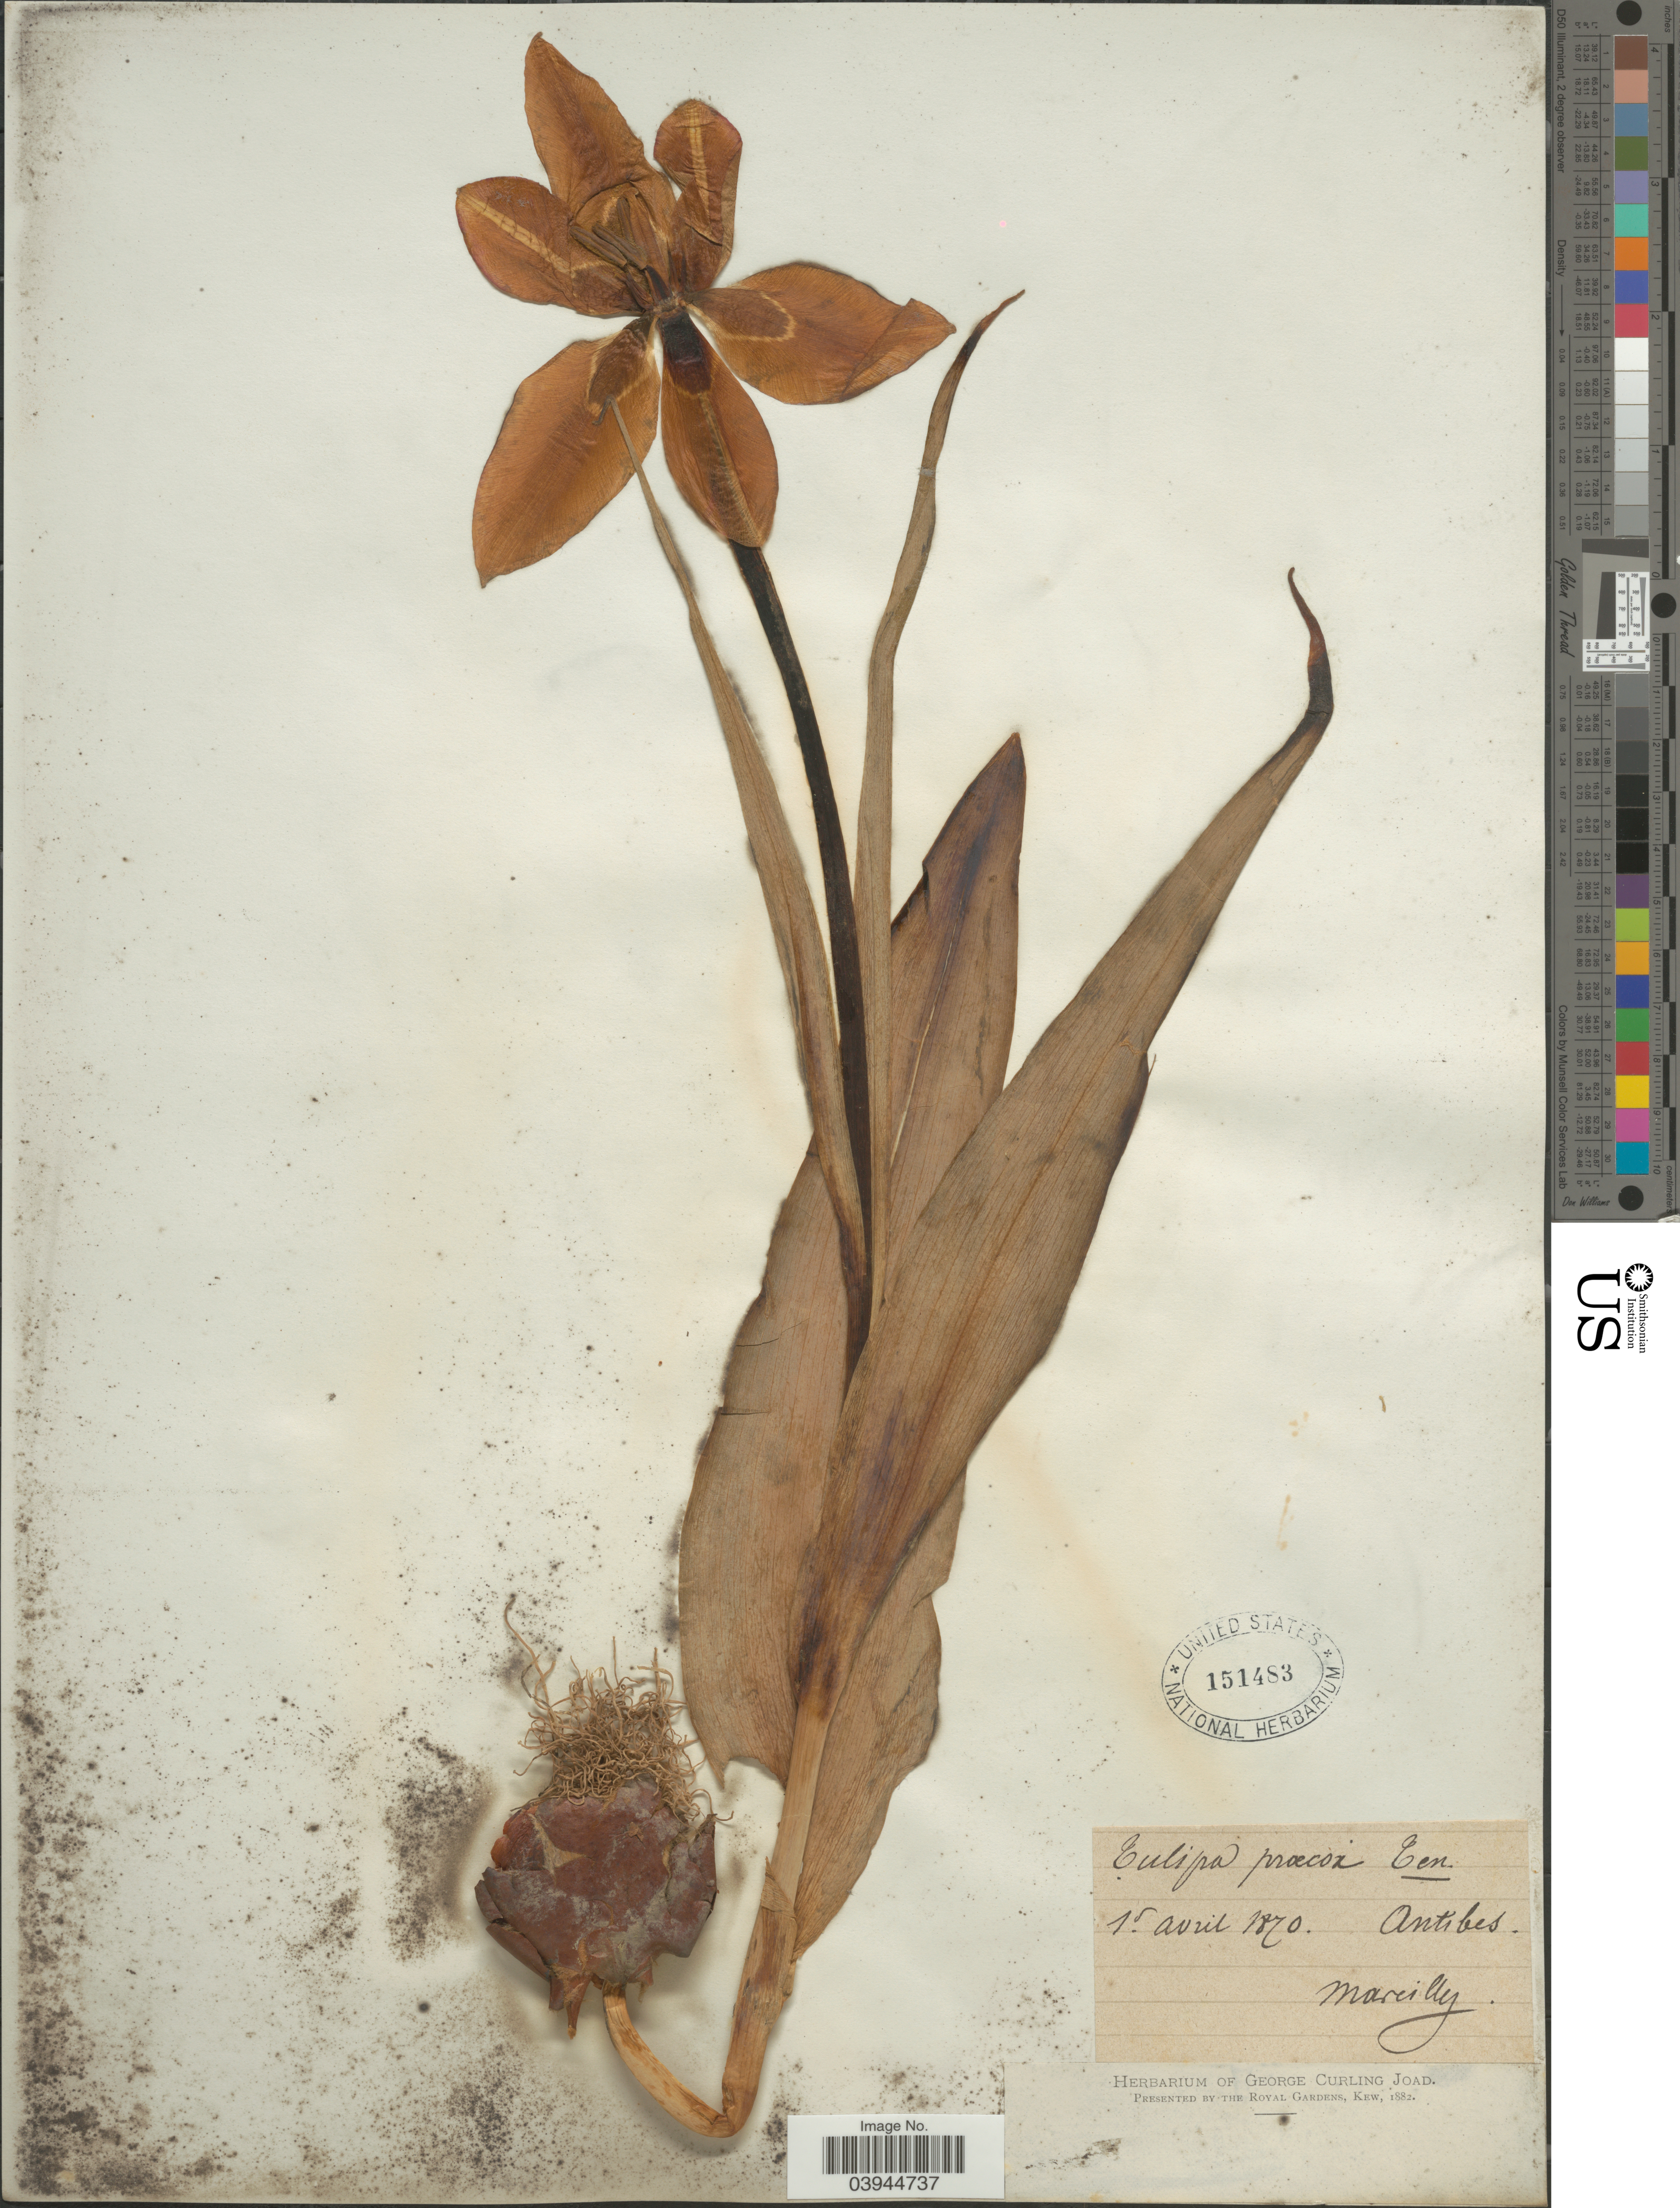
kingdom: Plantae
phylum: Tracheophyta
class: Liliopsida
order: Liliales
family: Liliaceae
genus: Tulipa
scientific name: Tulipa praecox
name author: Cav.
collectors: Marcilly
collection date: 1870-04-01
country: France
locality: Antibes.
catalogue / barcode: US 151483